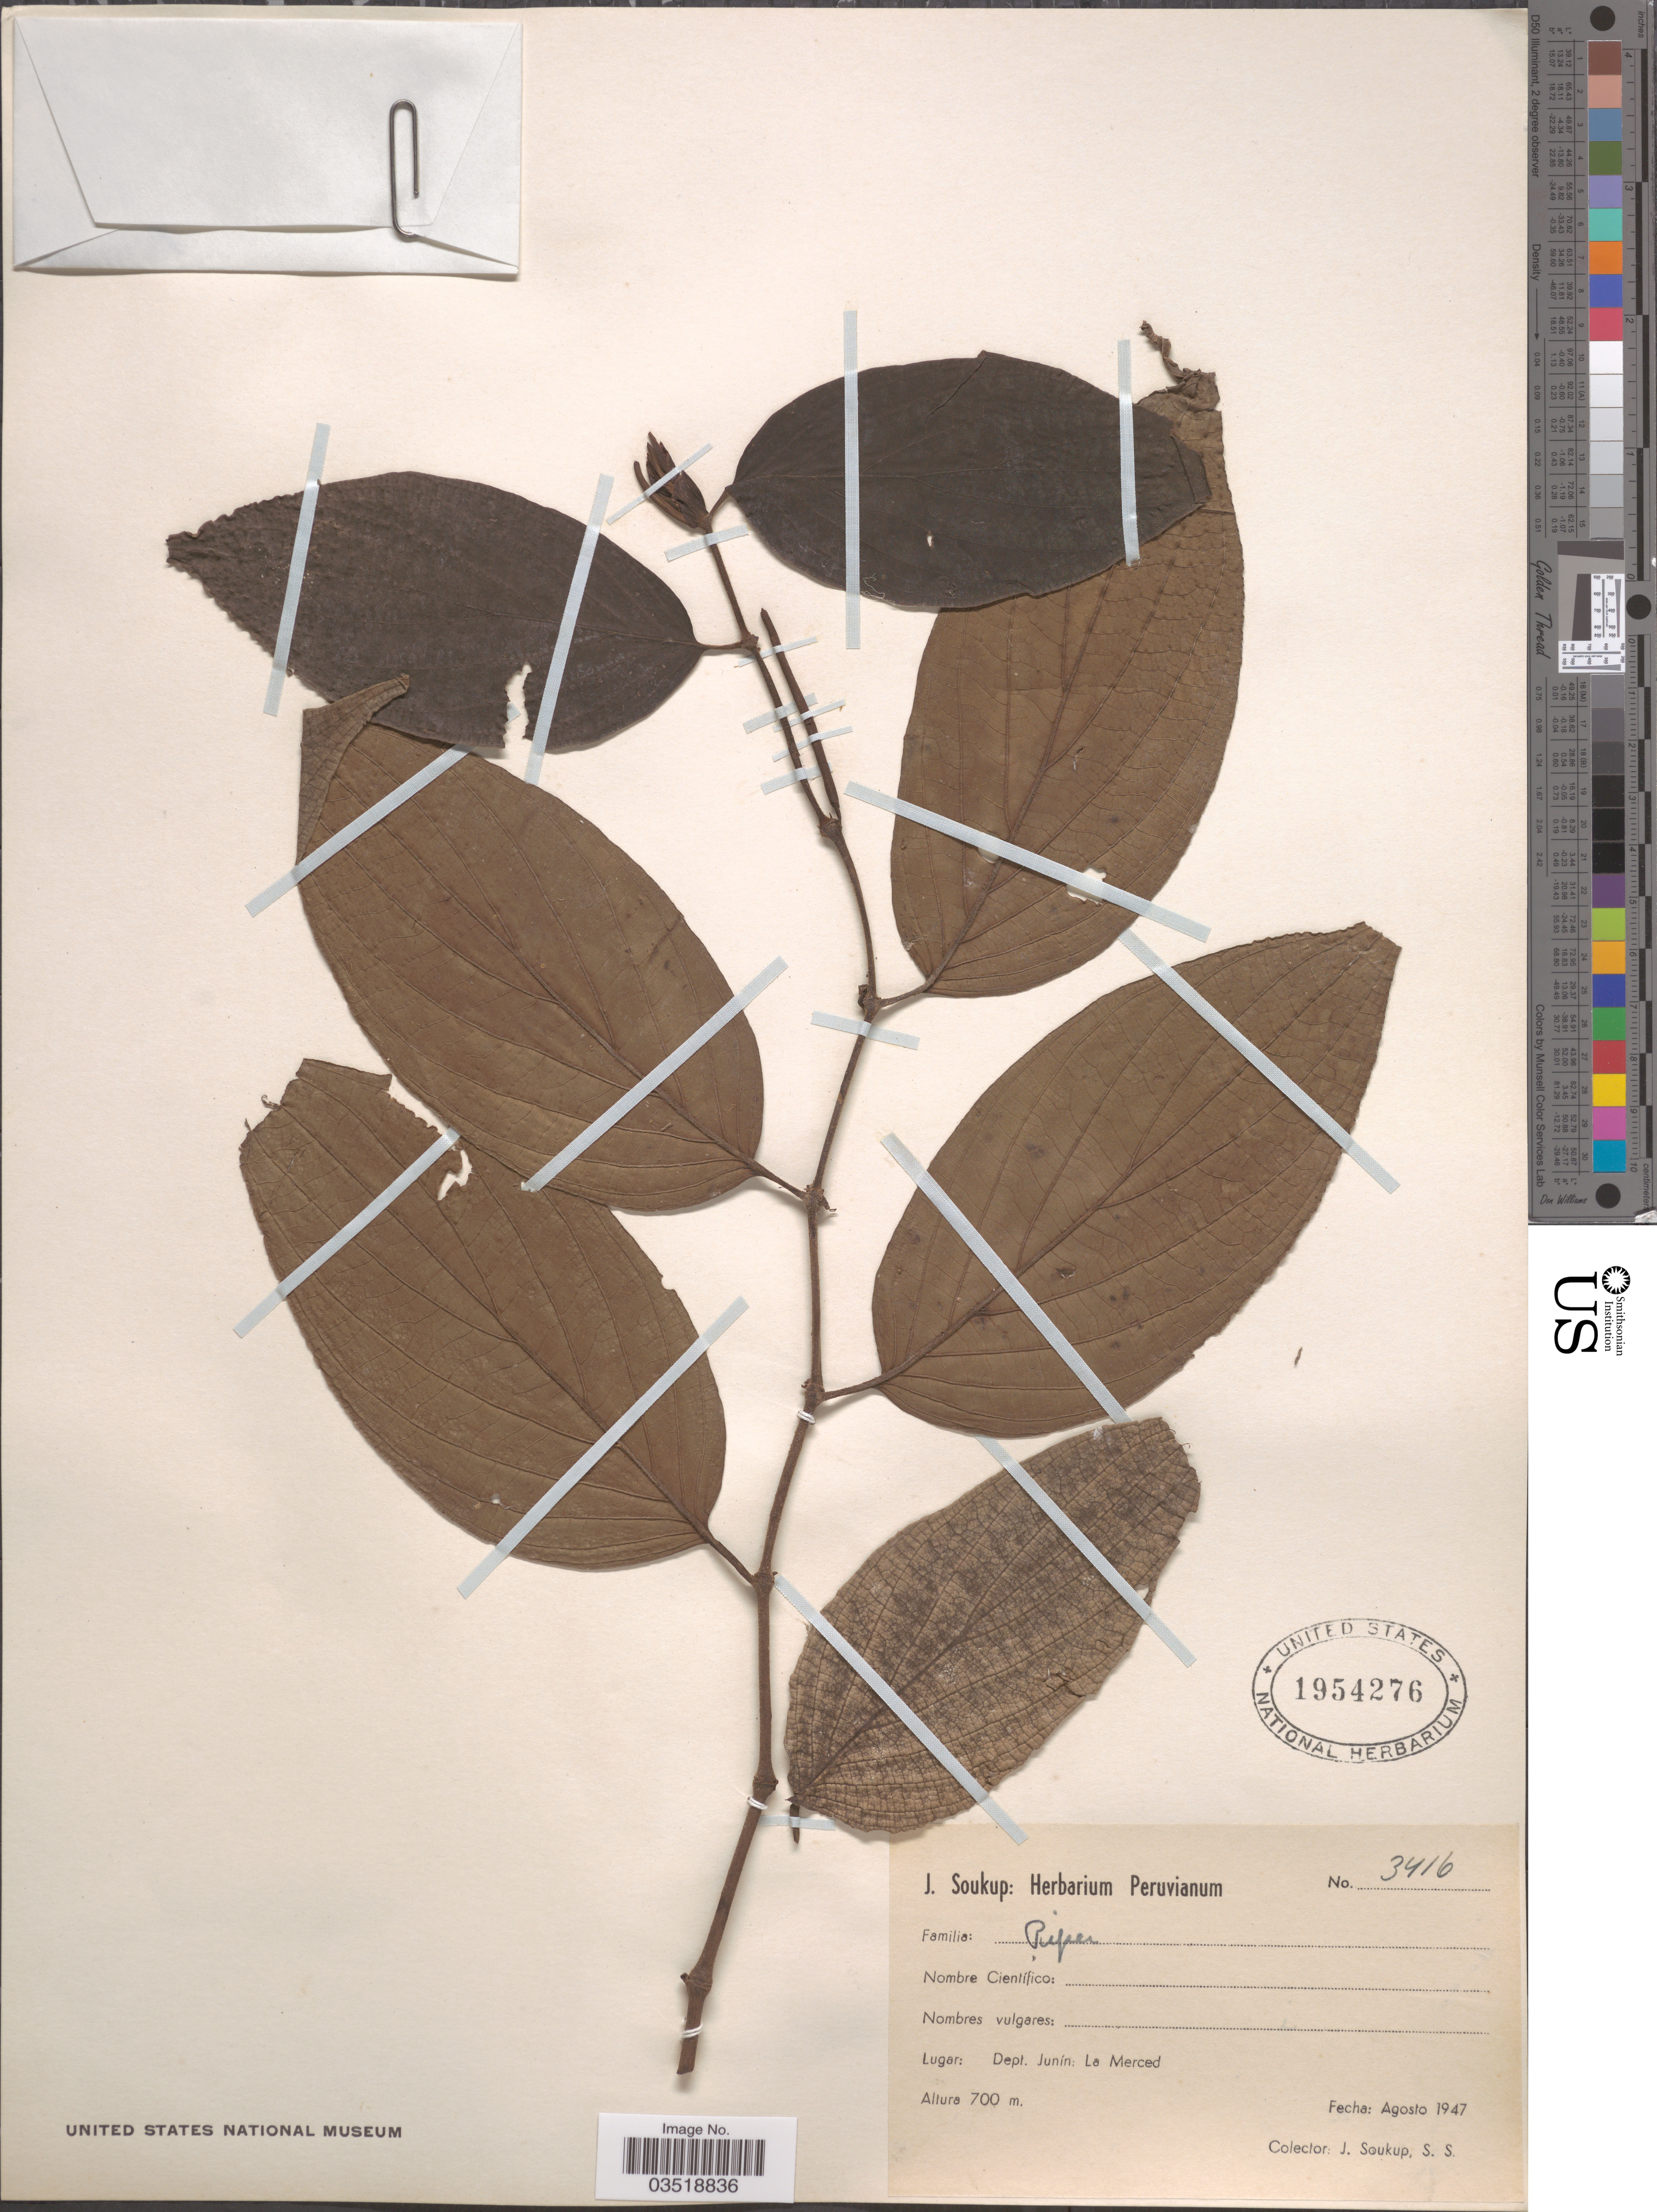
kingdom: Plantae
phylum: Tracheophyta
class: Magnoliopsida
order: Piperales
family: Piperaceae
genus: Piper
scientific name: Piper sp.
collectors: J. Soukup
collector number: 3416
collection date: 1947-08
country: Peru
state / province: Junín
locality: Dept. Junín: La Merced.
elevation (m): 700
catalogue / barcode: US 1954276